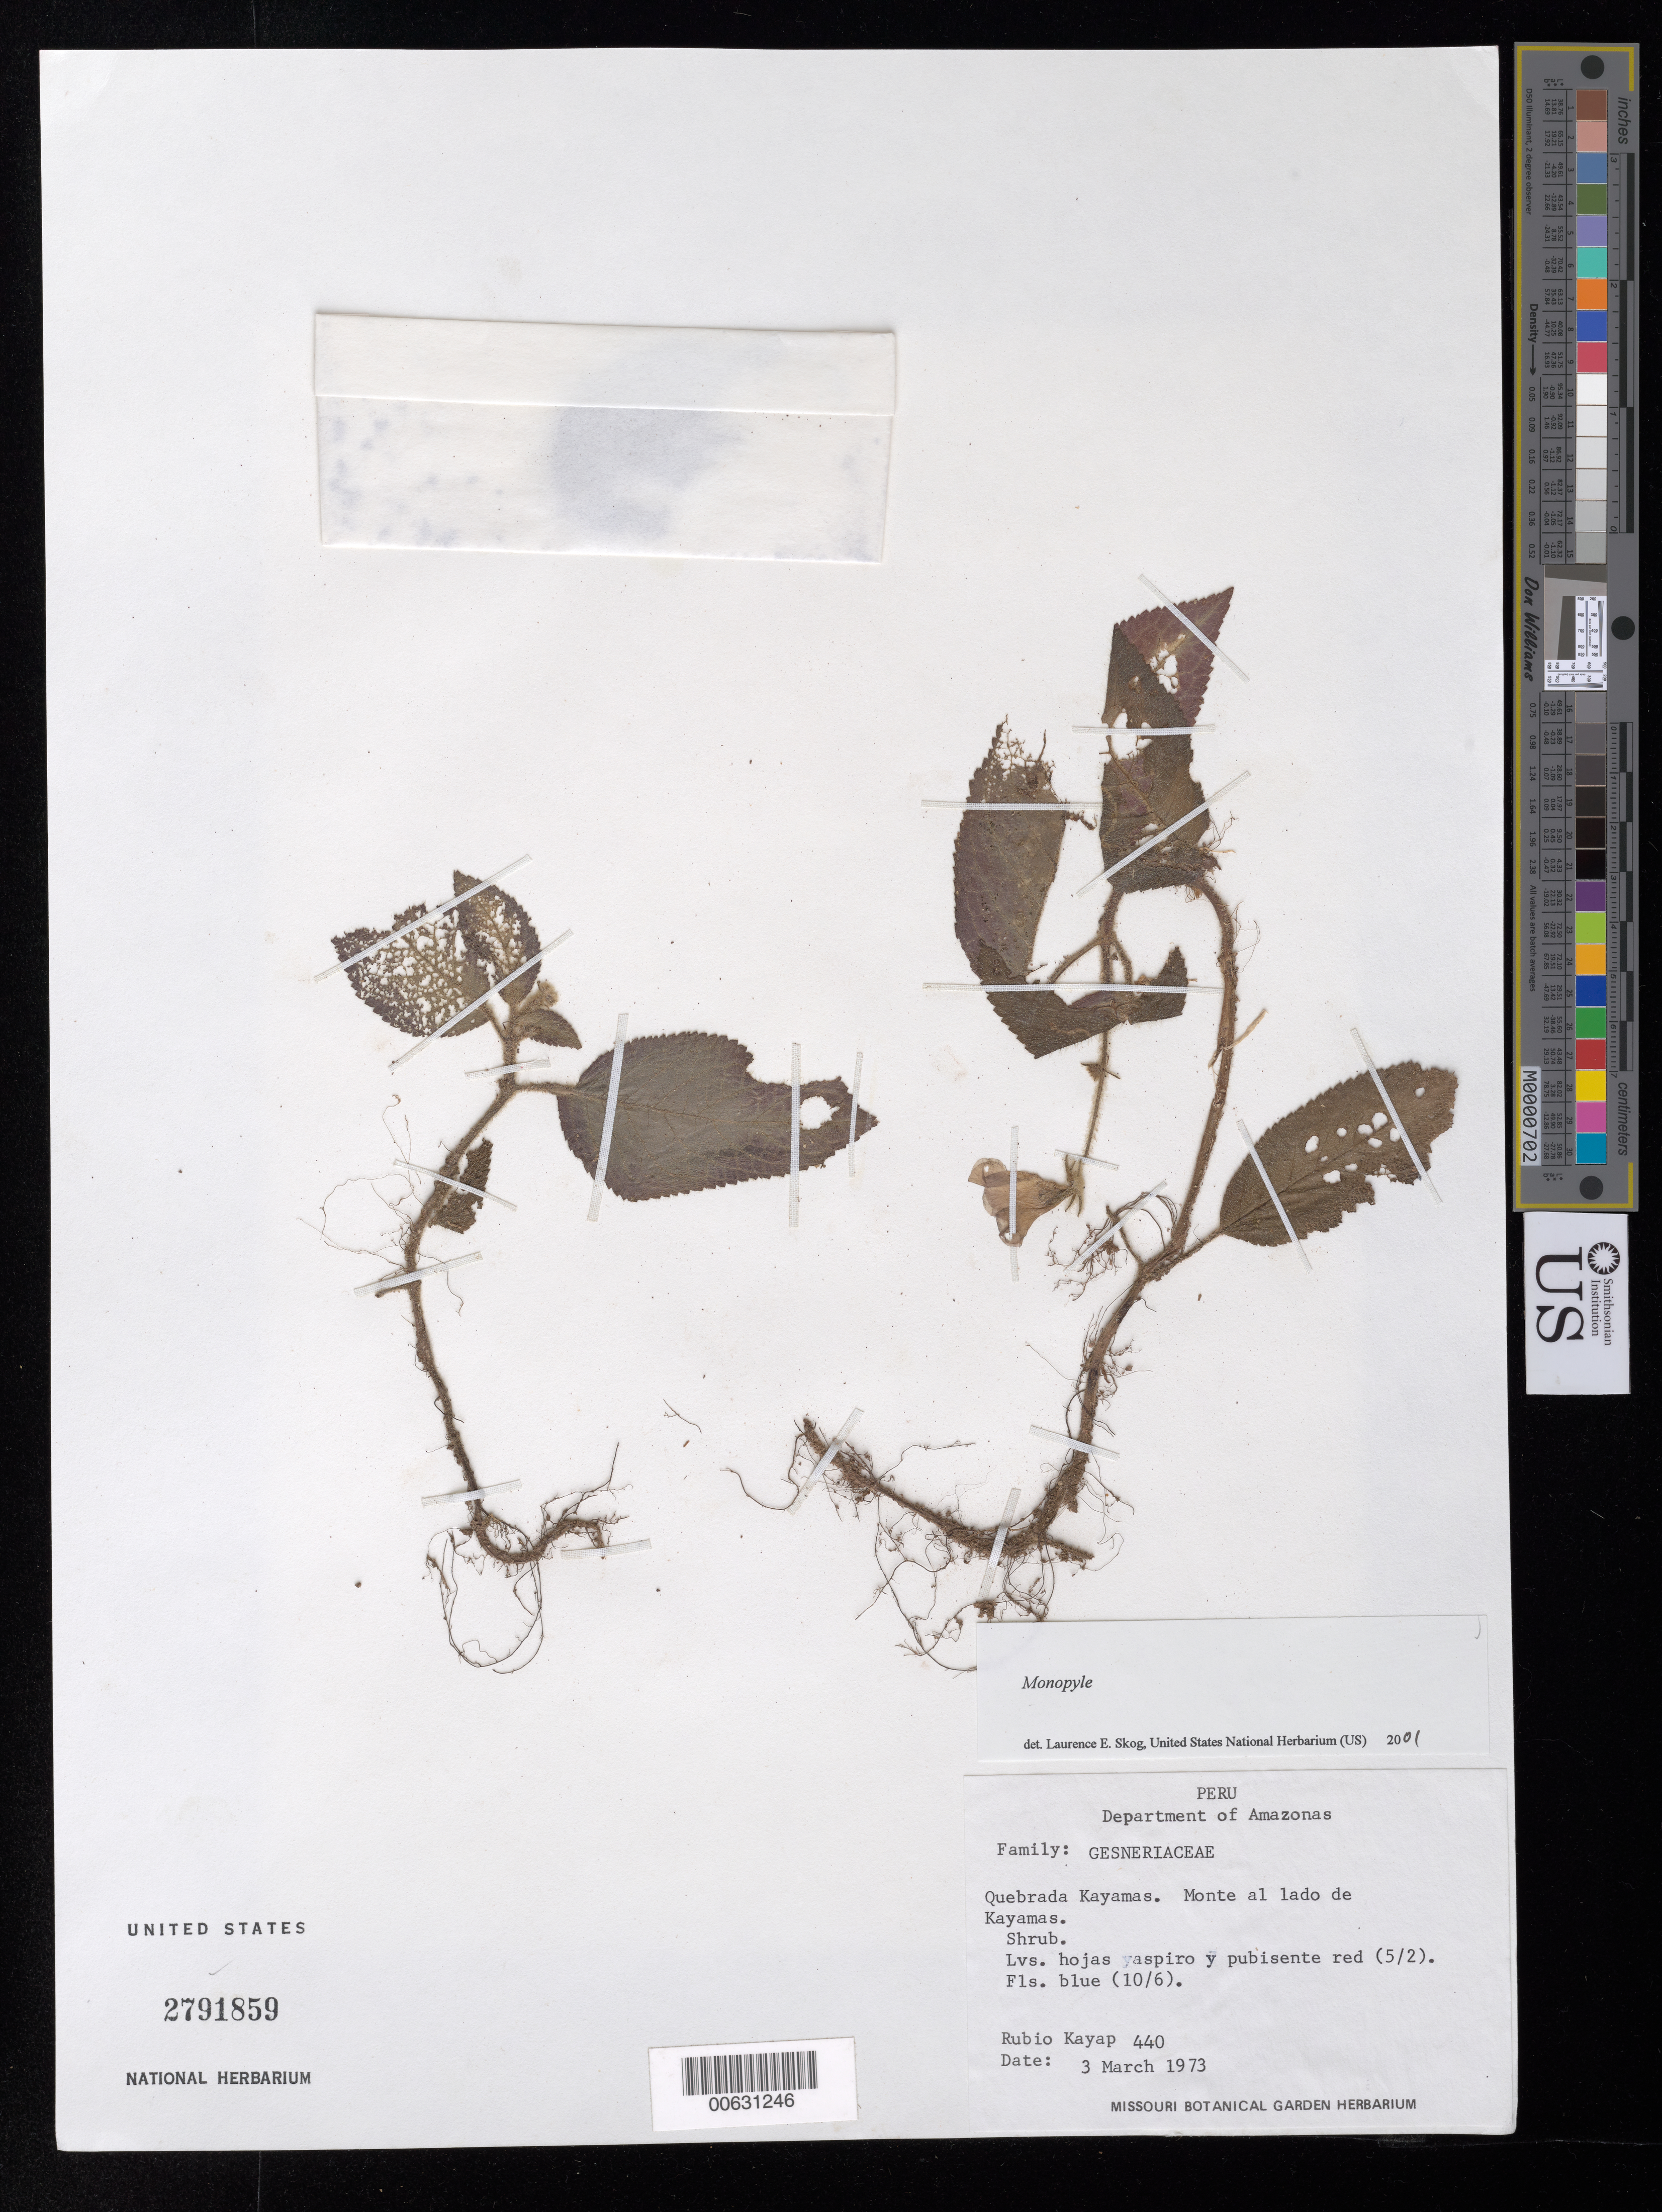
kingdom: Plantae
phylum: Tracheophyta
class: Magnoliopsida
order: Lamiales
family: Gesneriaceae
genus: Monopyle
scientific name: Monopyle sp.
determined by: Skog, Laurence E.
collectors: R. Kayap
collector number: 440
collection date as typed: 03 Mar 1973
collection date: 1973-03-03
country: Peru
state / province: Amazonas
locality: Quebrada Kayamas. Monte al lado de Kayamas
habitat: Monte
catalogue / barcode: US 2791859